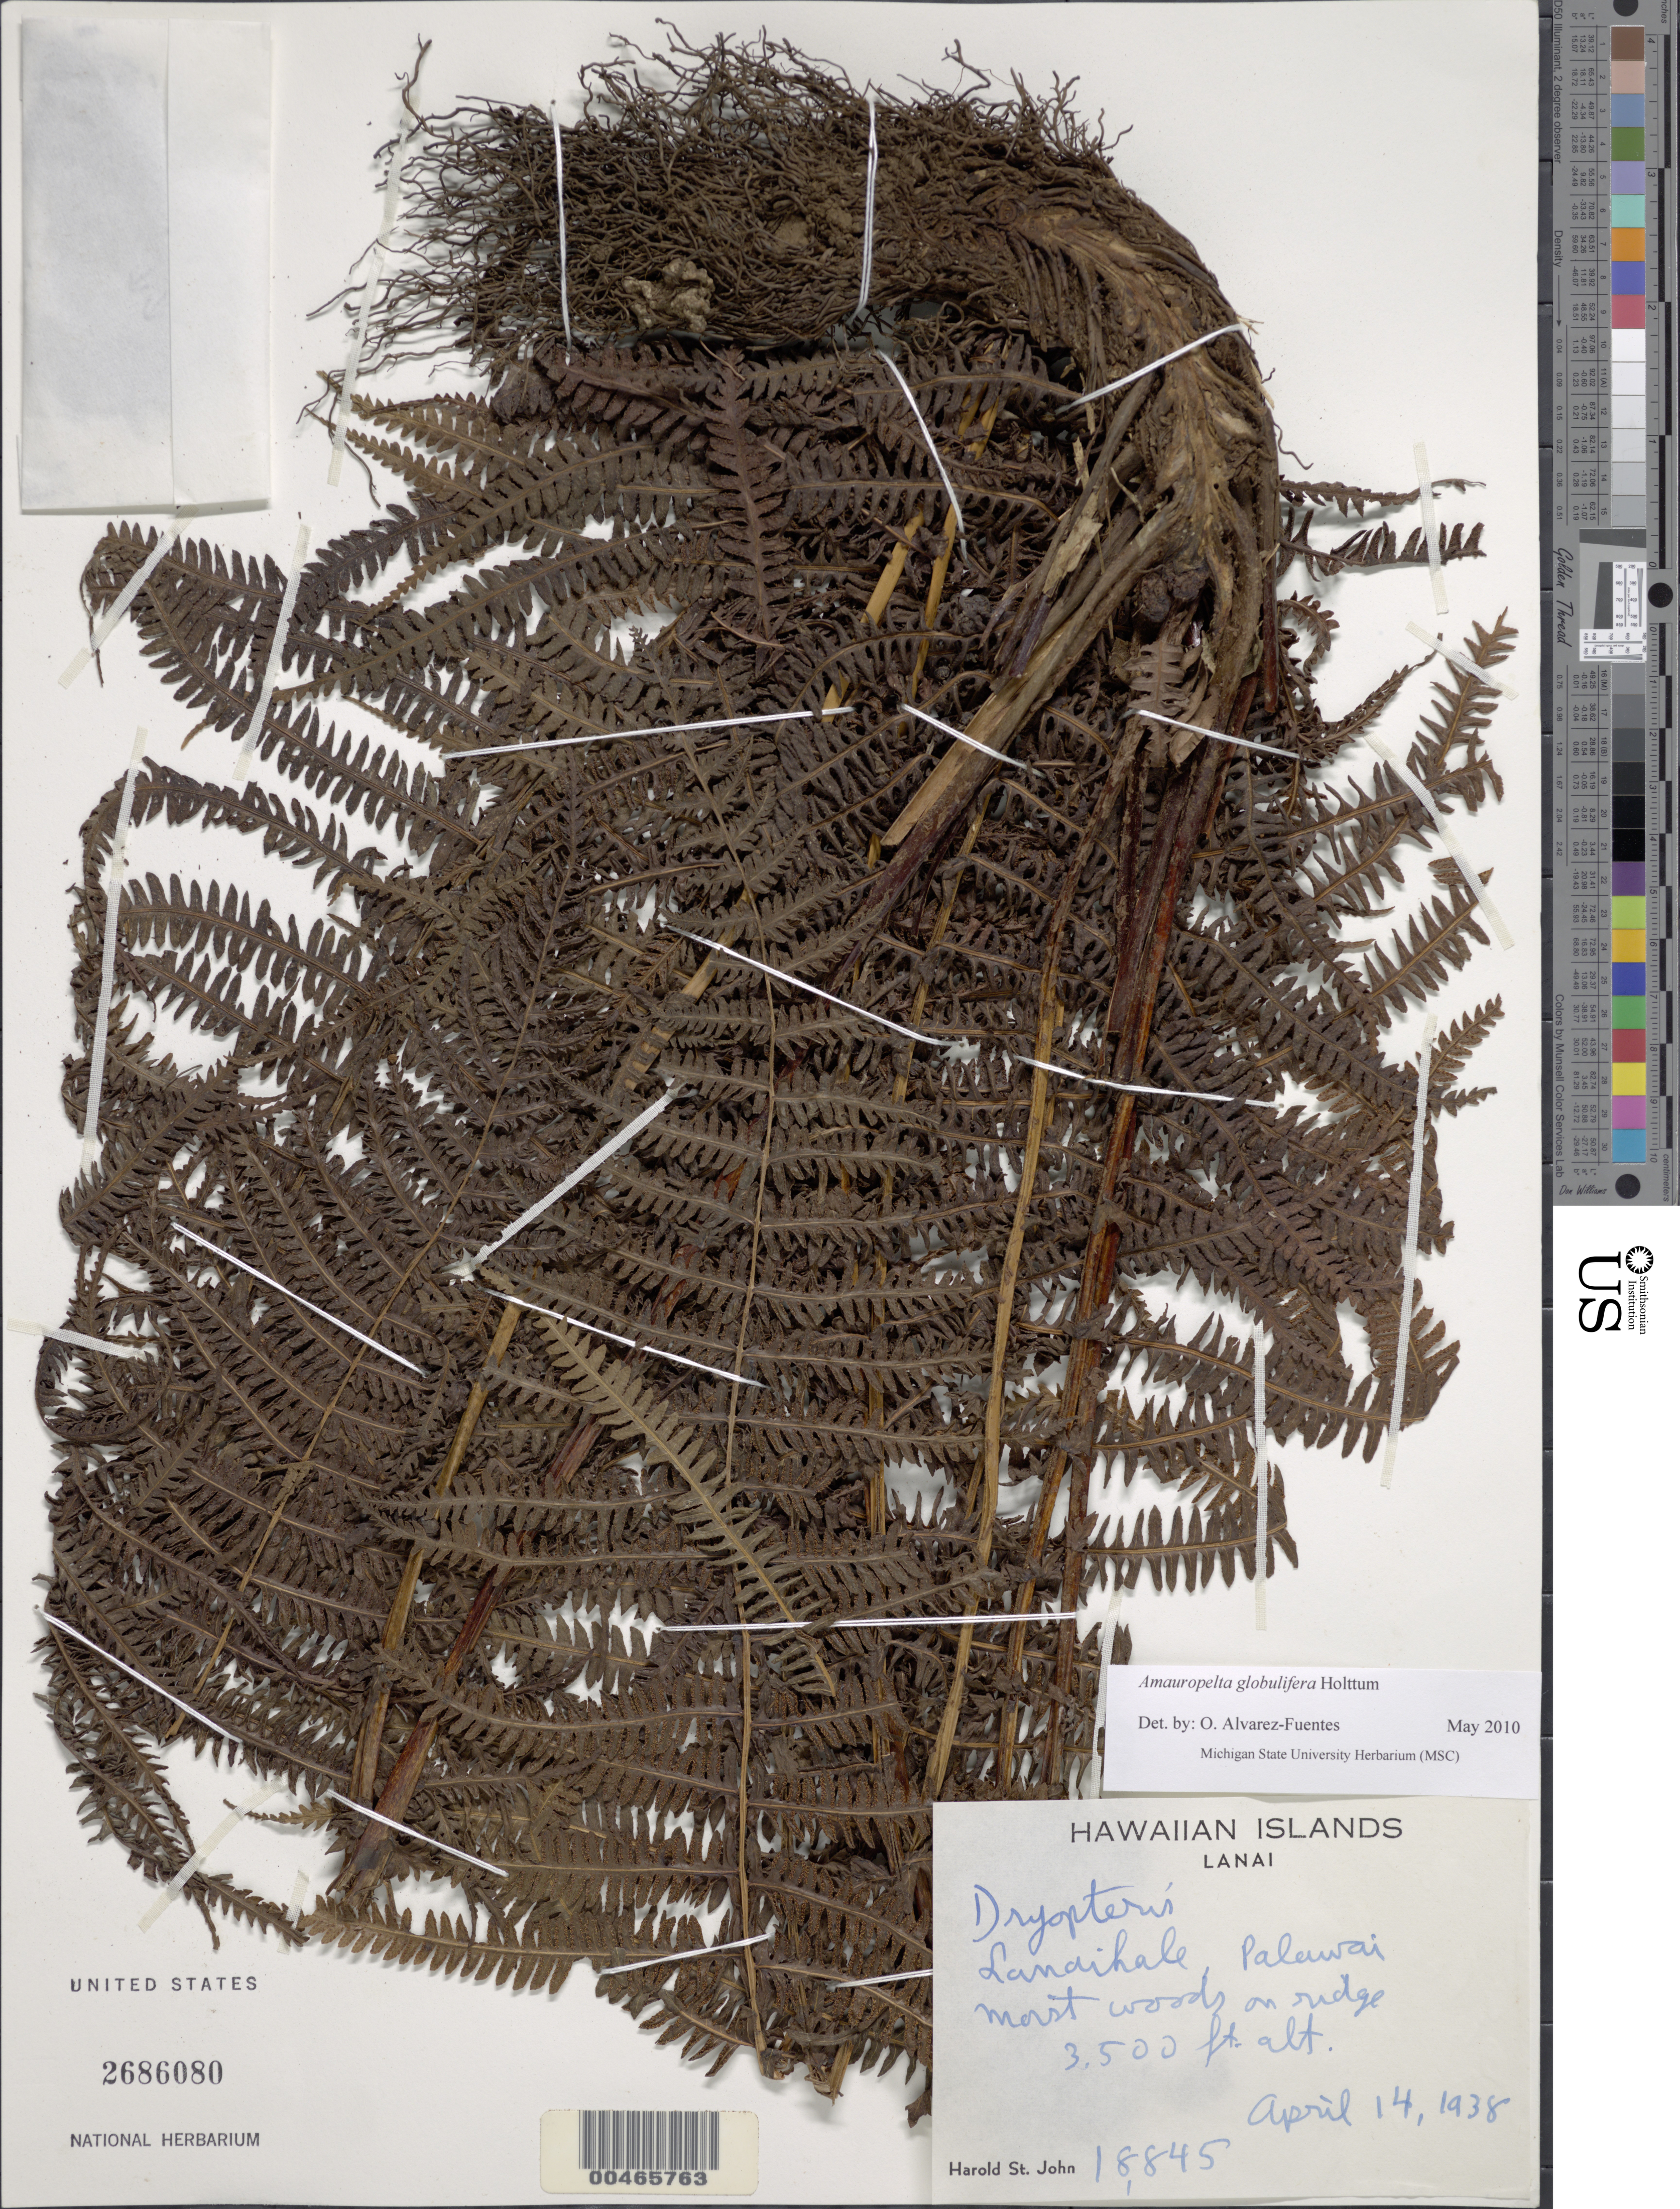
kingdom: Plantae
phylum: Tracheophyta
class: Polypodiopsida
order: Polypodiales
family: Thelypteridaceae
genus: Amauropelta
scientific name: Amauropelta globulifera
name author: (Brack.) Holttum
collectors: H. St. John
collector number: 18845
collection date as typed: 14 Apr 1938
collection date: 1938-04-14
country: United States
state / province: Hawaii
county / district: Maui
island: Lana'i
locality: Lanaihale, Palawai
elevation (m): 1067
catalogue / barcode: US 2686080